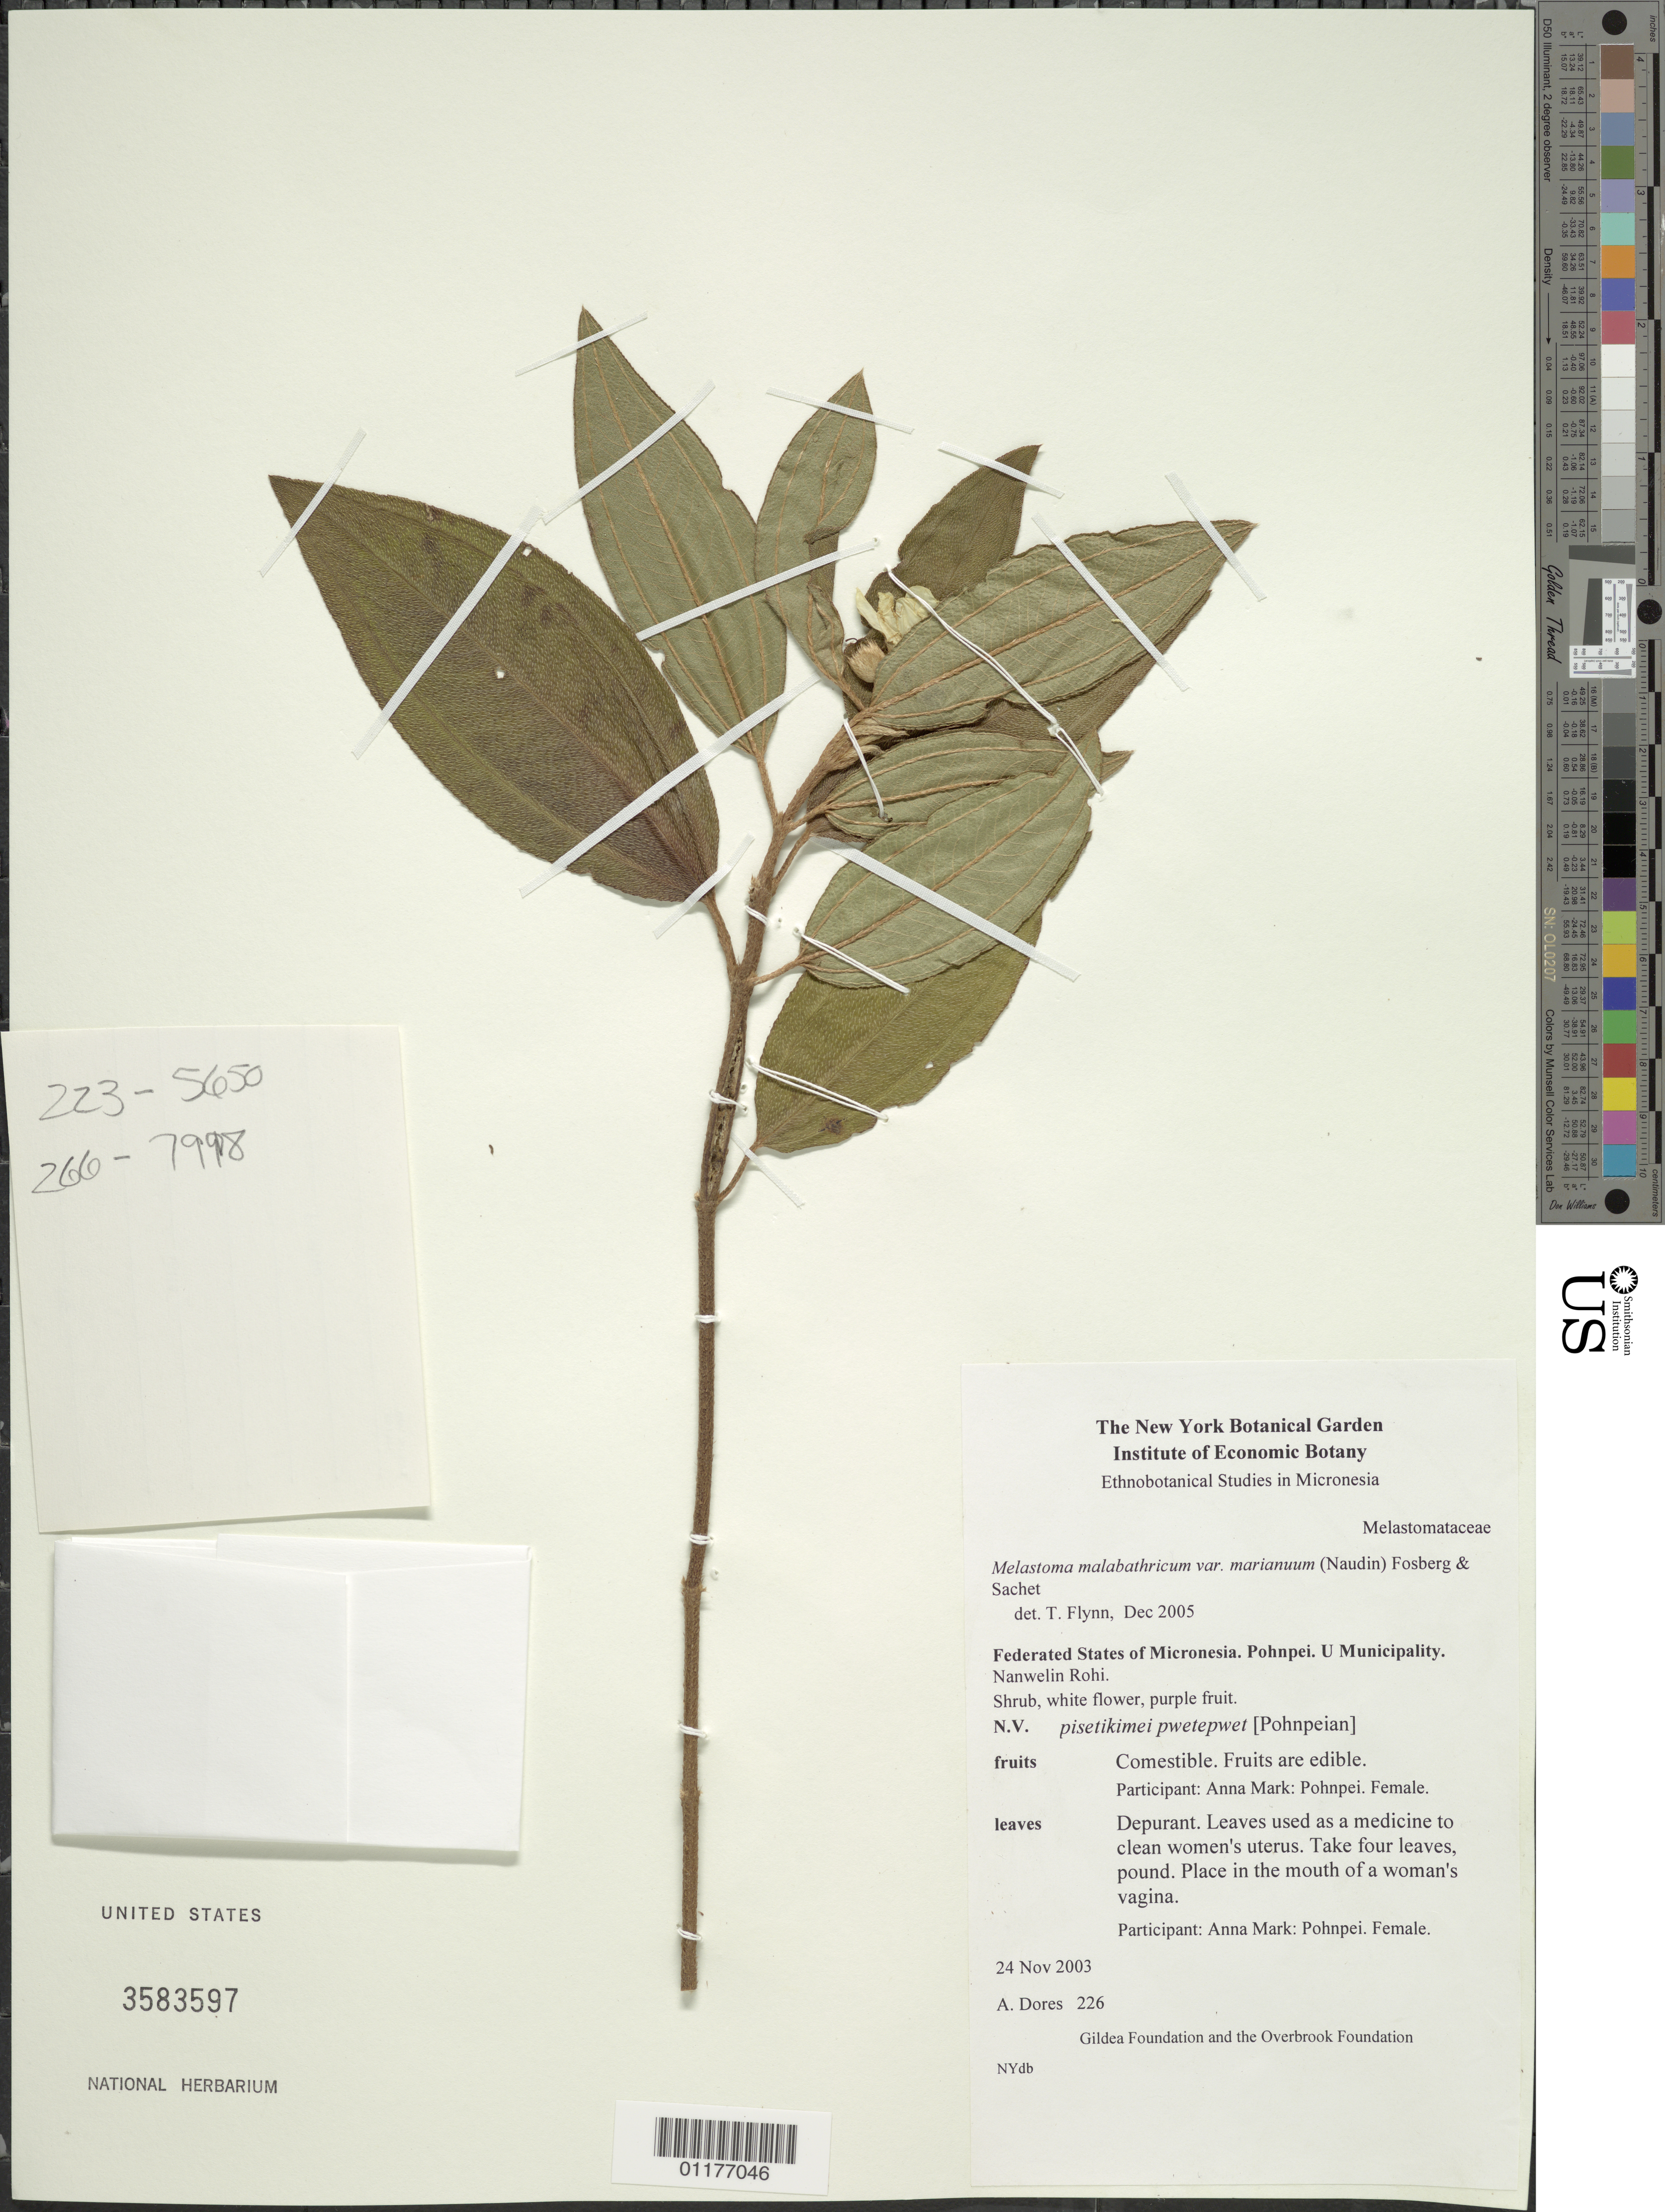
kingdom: Plantae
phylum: Tracheophyta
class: Magnoliopsida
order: Myrtales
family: Melastomataceae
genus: Melastoma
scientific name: Melastoma malabathricum var. marianum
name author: (Naudin) Fosberg & Sachet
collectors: A. Raynor & B. Etse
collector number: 226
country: Micronesia, Federated States of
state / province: Pohnpei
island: Pohnpei [Ponape]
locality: Nanwelin Rohi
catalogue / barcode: US 3583597